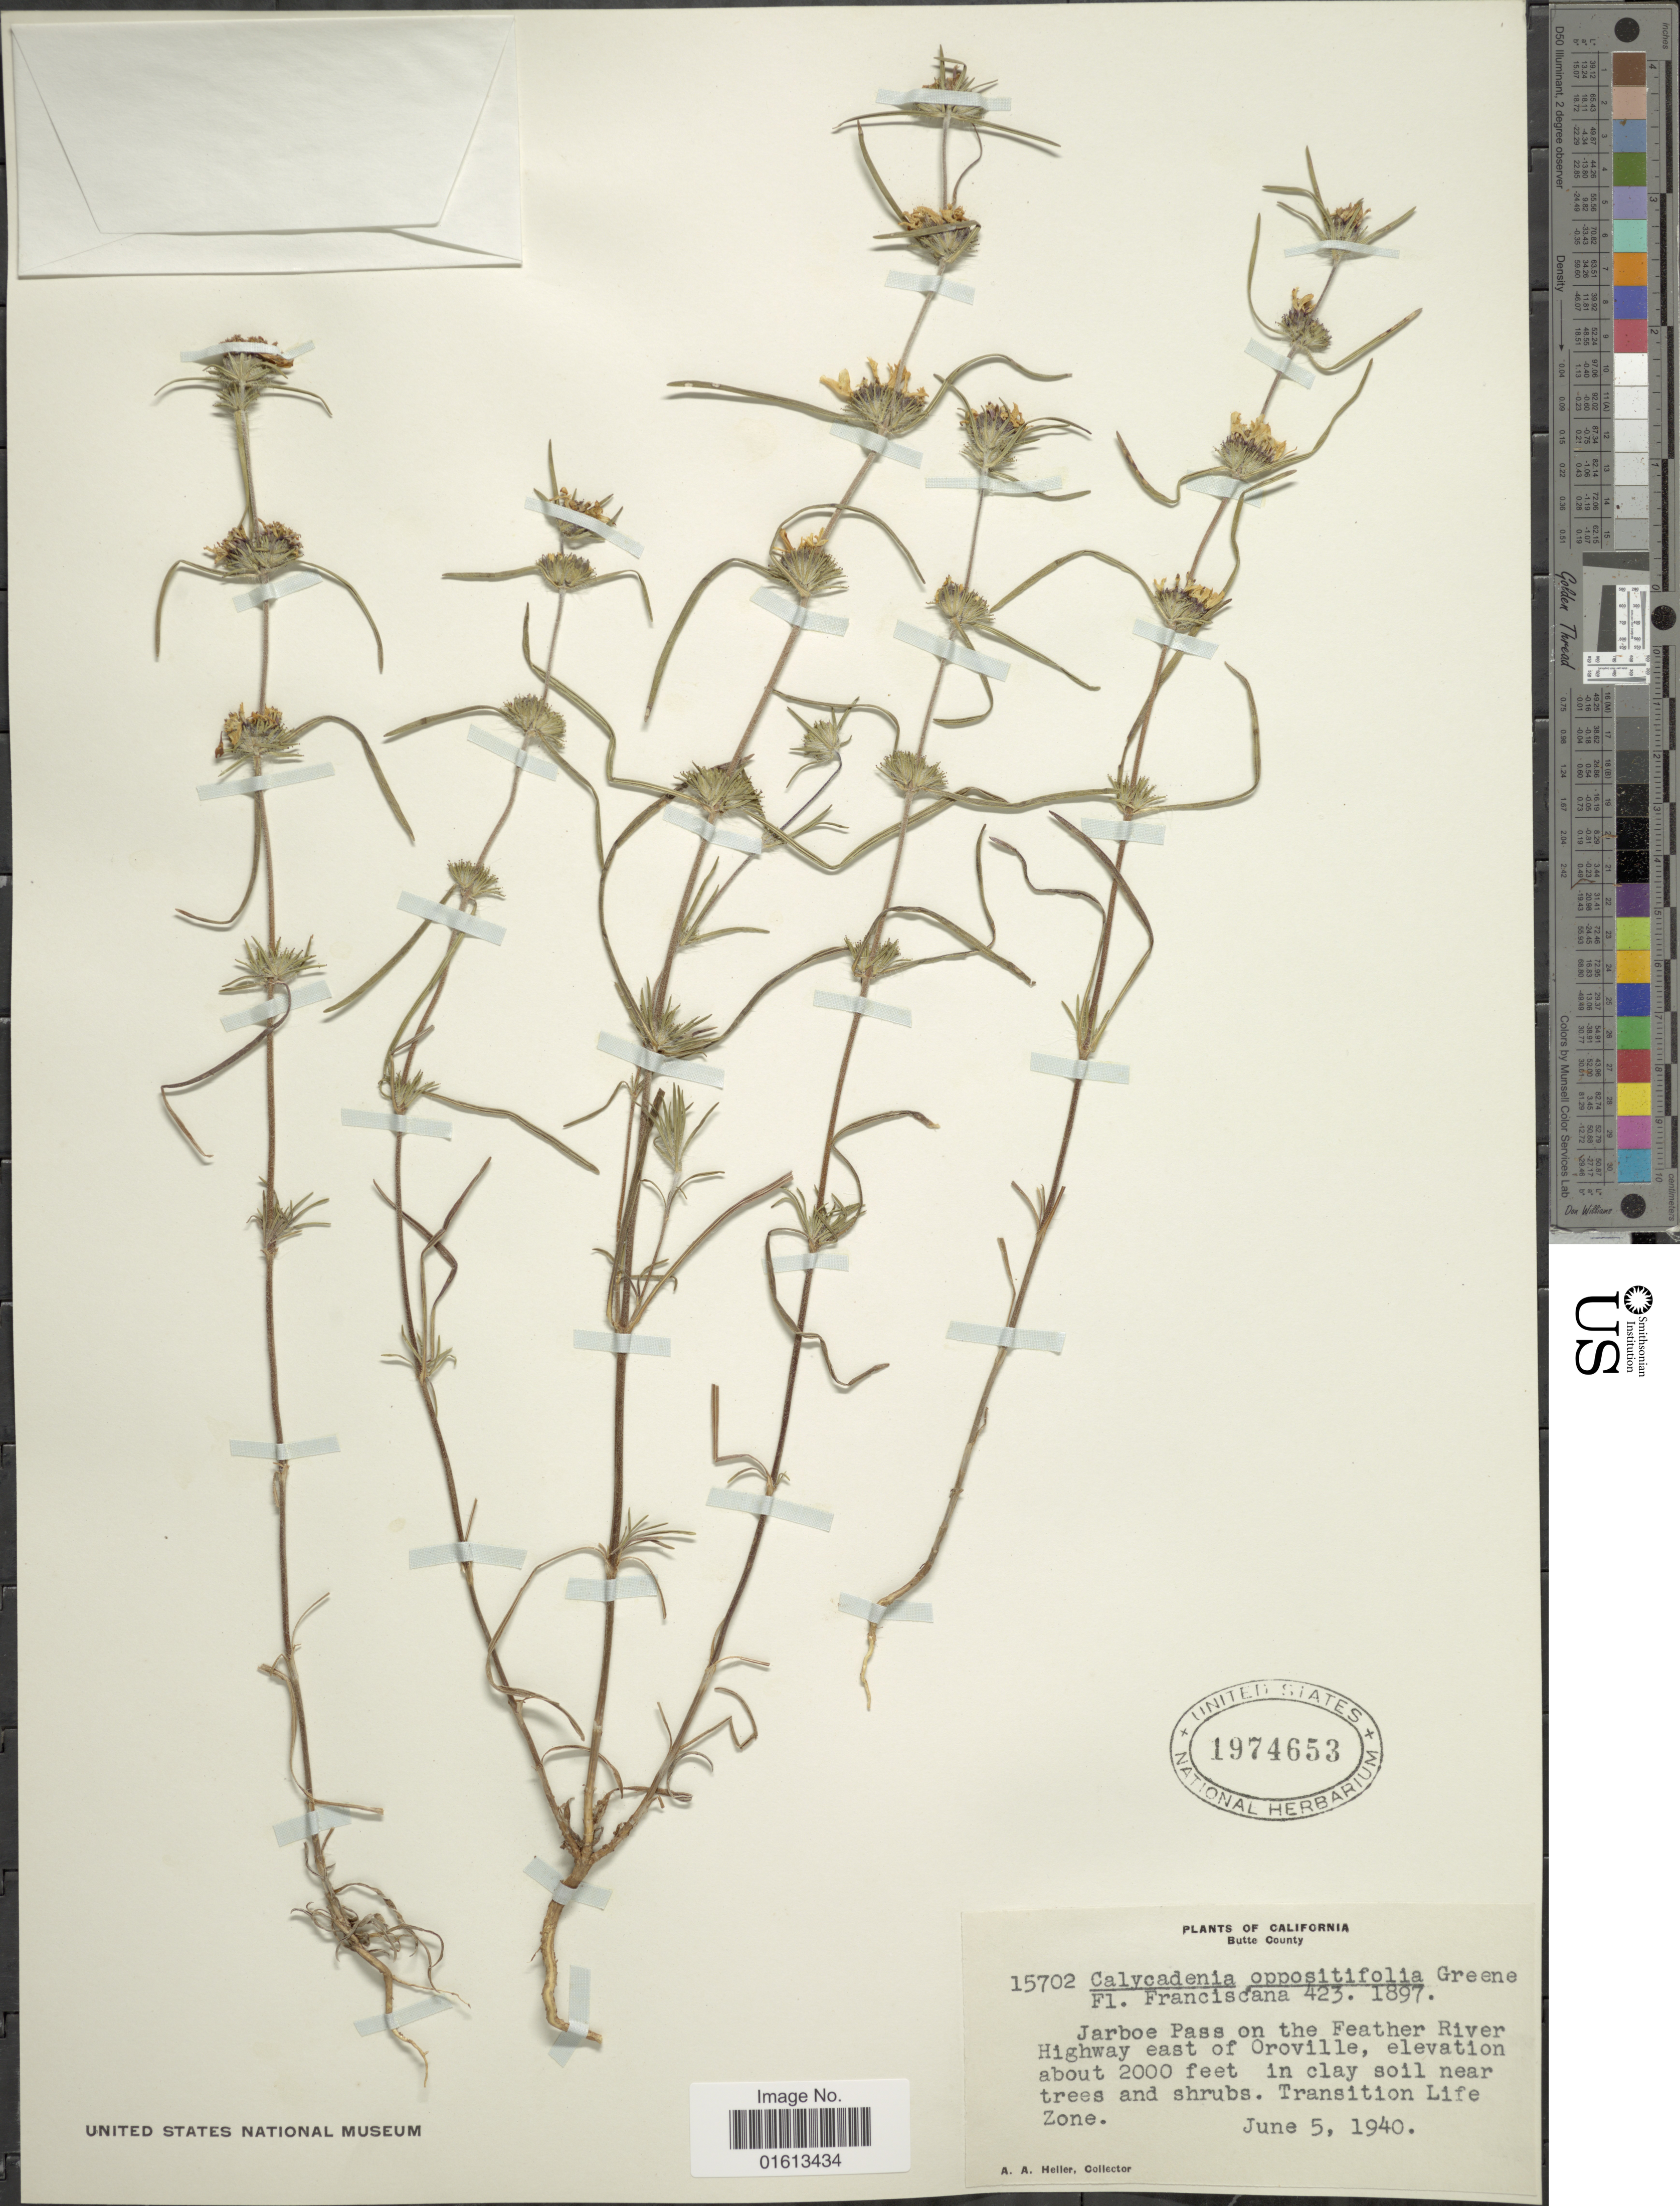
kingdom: Plantae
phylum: Tracheophyta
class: Magnoliopsida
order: Asterales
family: Asteraceae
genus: Calycadenia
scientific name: Calycadenia oppositifolia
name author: (Greene) Greene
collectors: A. A. Heller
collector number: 15702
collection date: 1940-06-05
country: United States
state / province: California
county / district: Butte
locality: Butte County, Jarboe Pass on the Feather River Highway east of Oroville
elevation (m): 610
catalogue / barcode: US 1974653